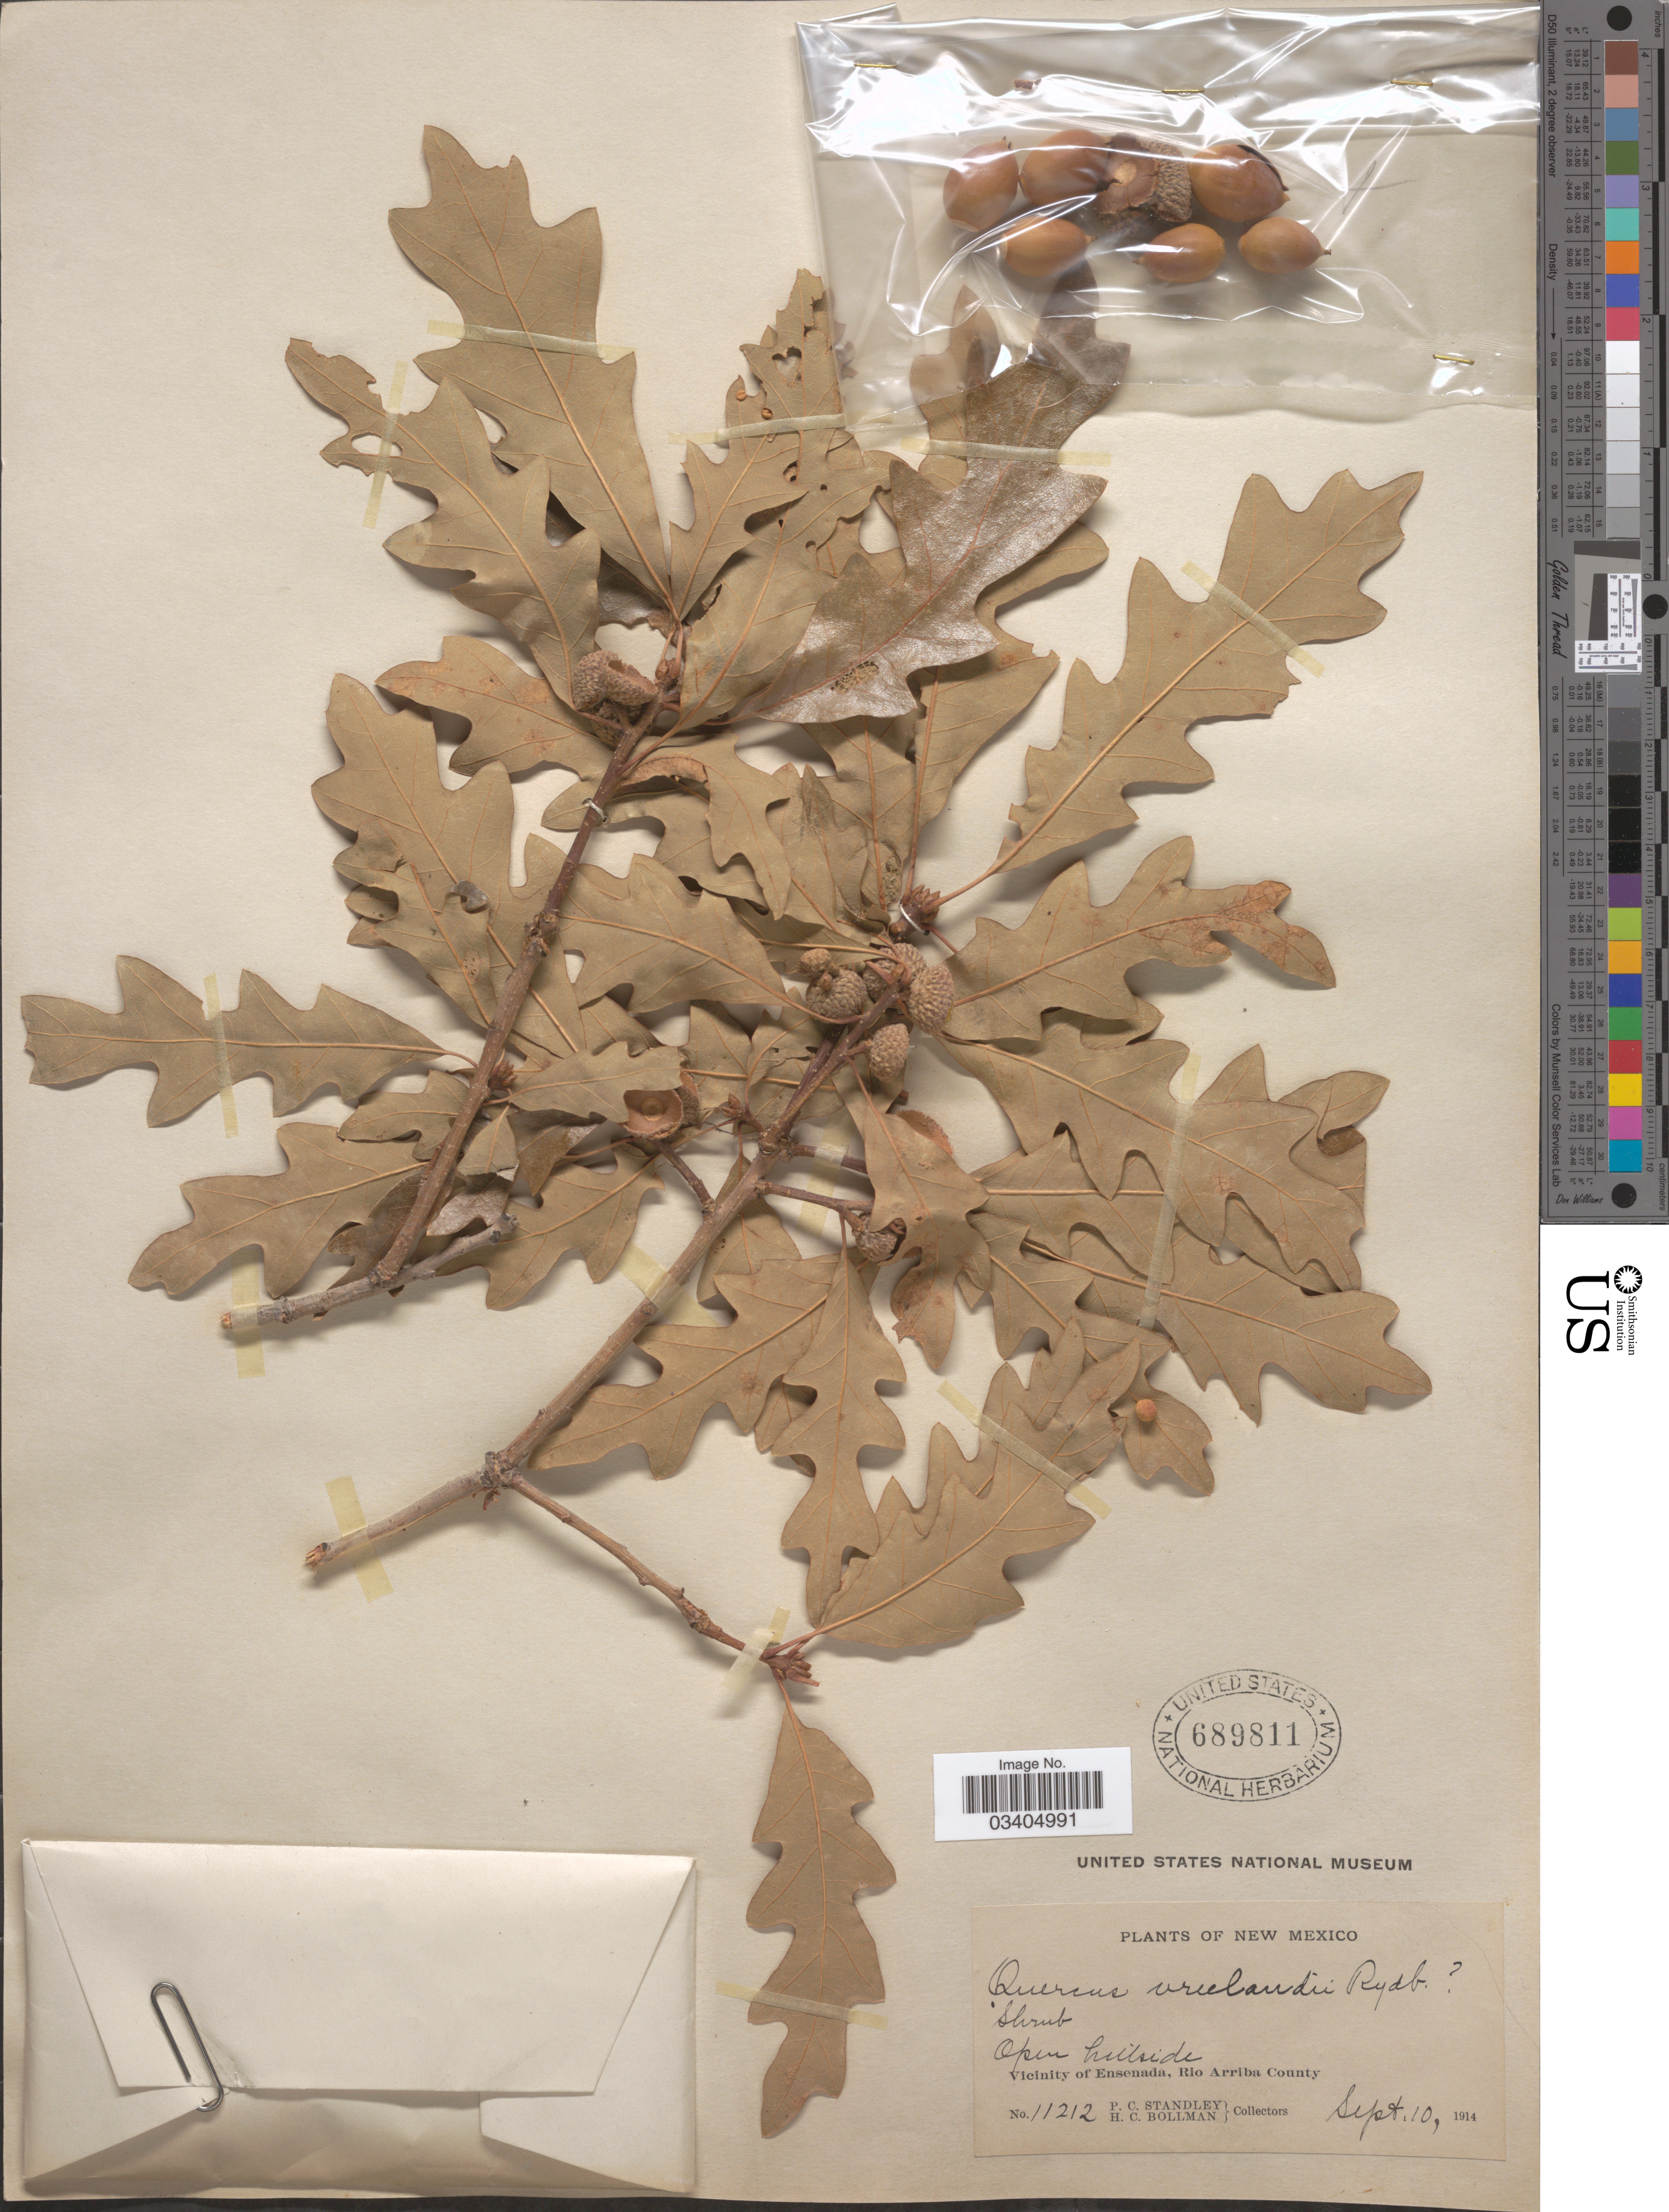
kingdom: Plantae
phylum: Tracheophyta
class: Magnoliopsida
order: Fagales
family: Fagaceae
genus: Quercus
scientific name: Quercus gambelii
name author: Nutt.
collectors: P. C. Standley & H. C. Bollman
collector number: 11212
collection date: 1914-09-10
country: United States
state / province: New Mexico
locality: Vicinity of Ensenada, Rio Arriba County.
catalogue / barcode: US 689811